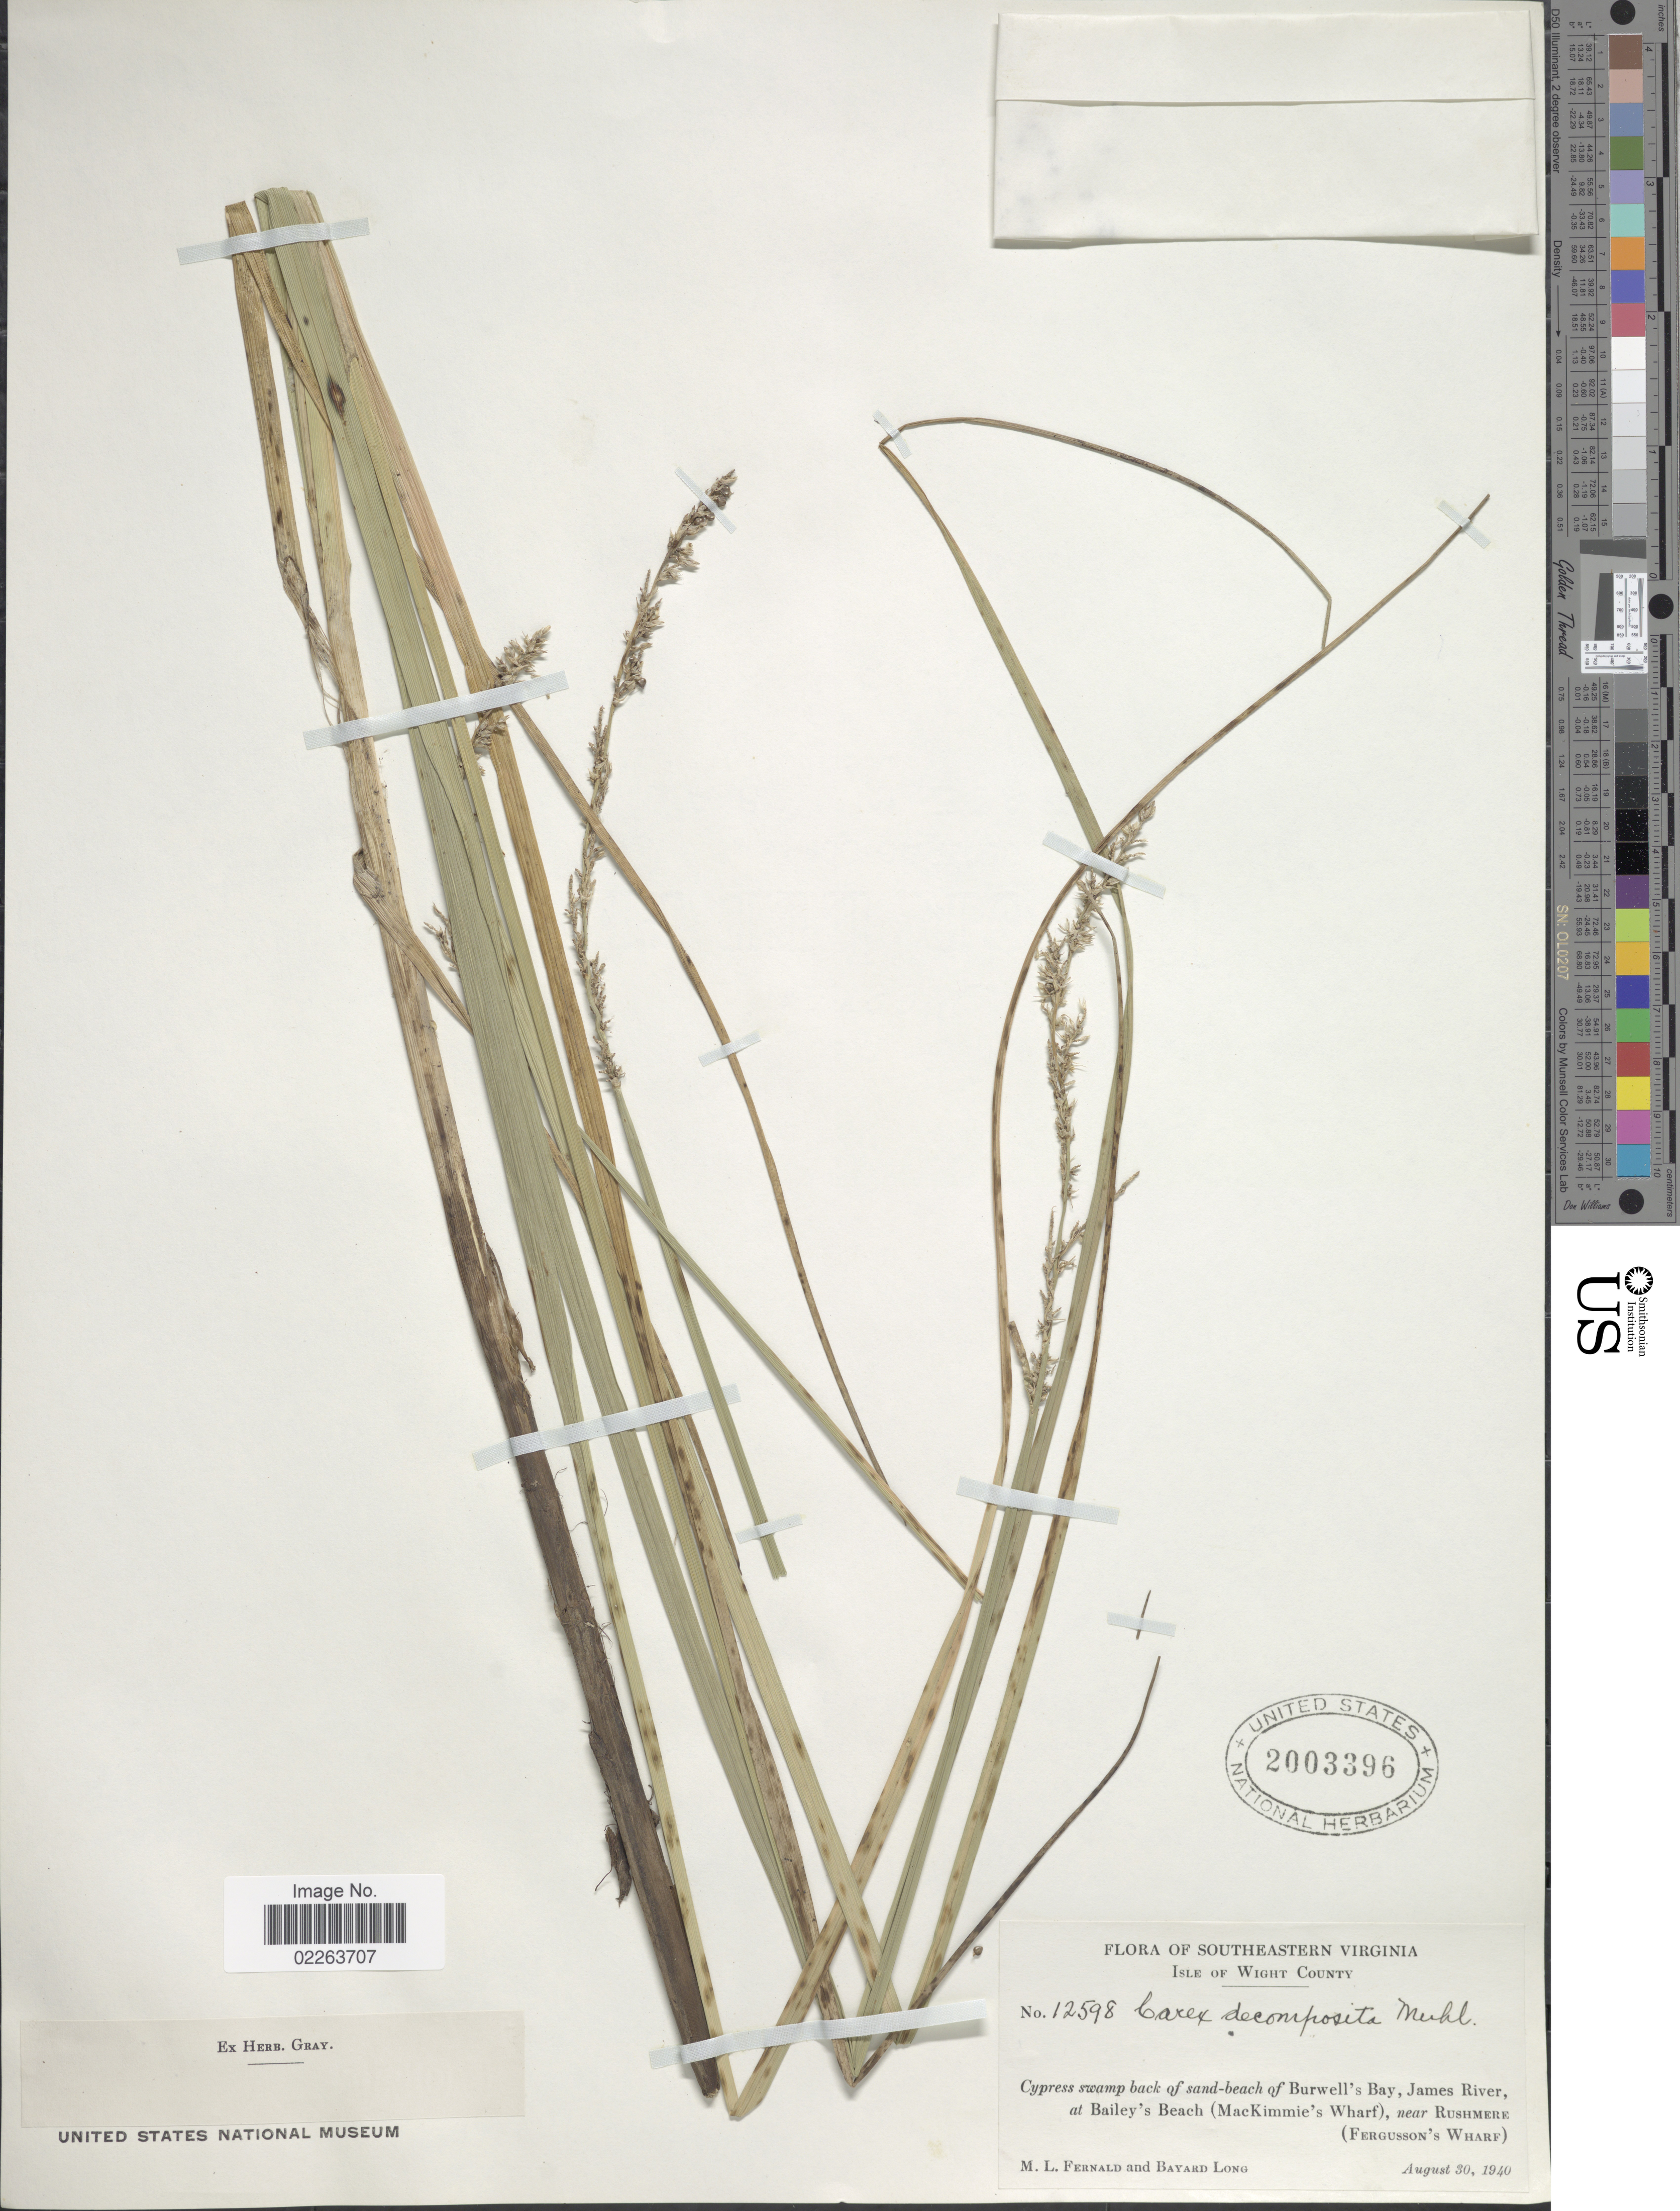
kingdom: Plantae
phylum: Tracheophyta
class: Liliopsida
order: Poales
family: Cyperaceae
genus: Carex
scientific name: Carex decomposita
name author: Muhl.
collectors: M. L. Fernald & B. H. Long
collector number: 12598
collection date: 1940-08-30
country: United States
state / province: Virginia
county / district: Isle of Wight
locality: Southeastern Virginia, Isle of Wight County, sand- beach of Burwell's Bay, James River, at Bailey's Beach (Mackimmie's Wharf), near Rushmere (Fergusson's Wharf)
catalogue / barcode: US 2003396